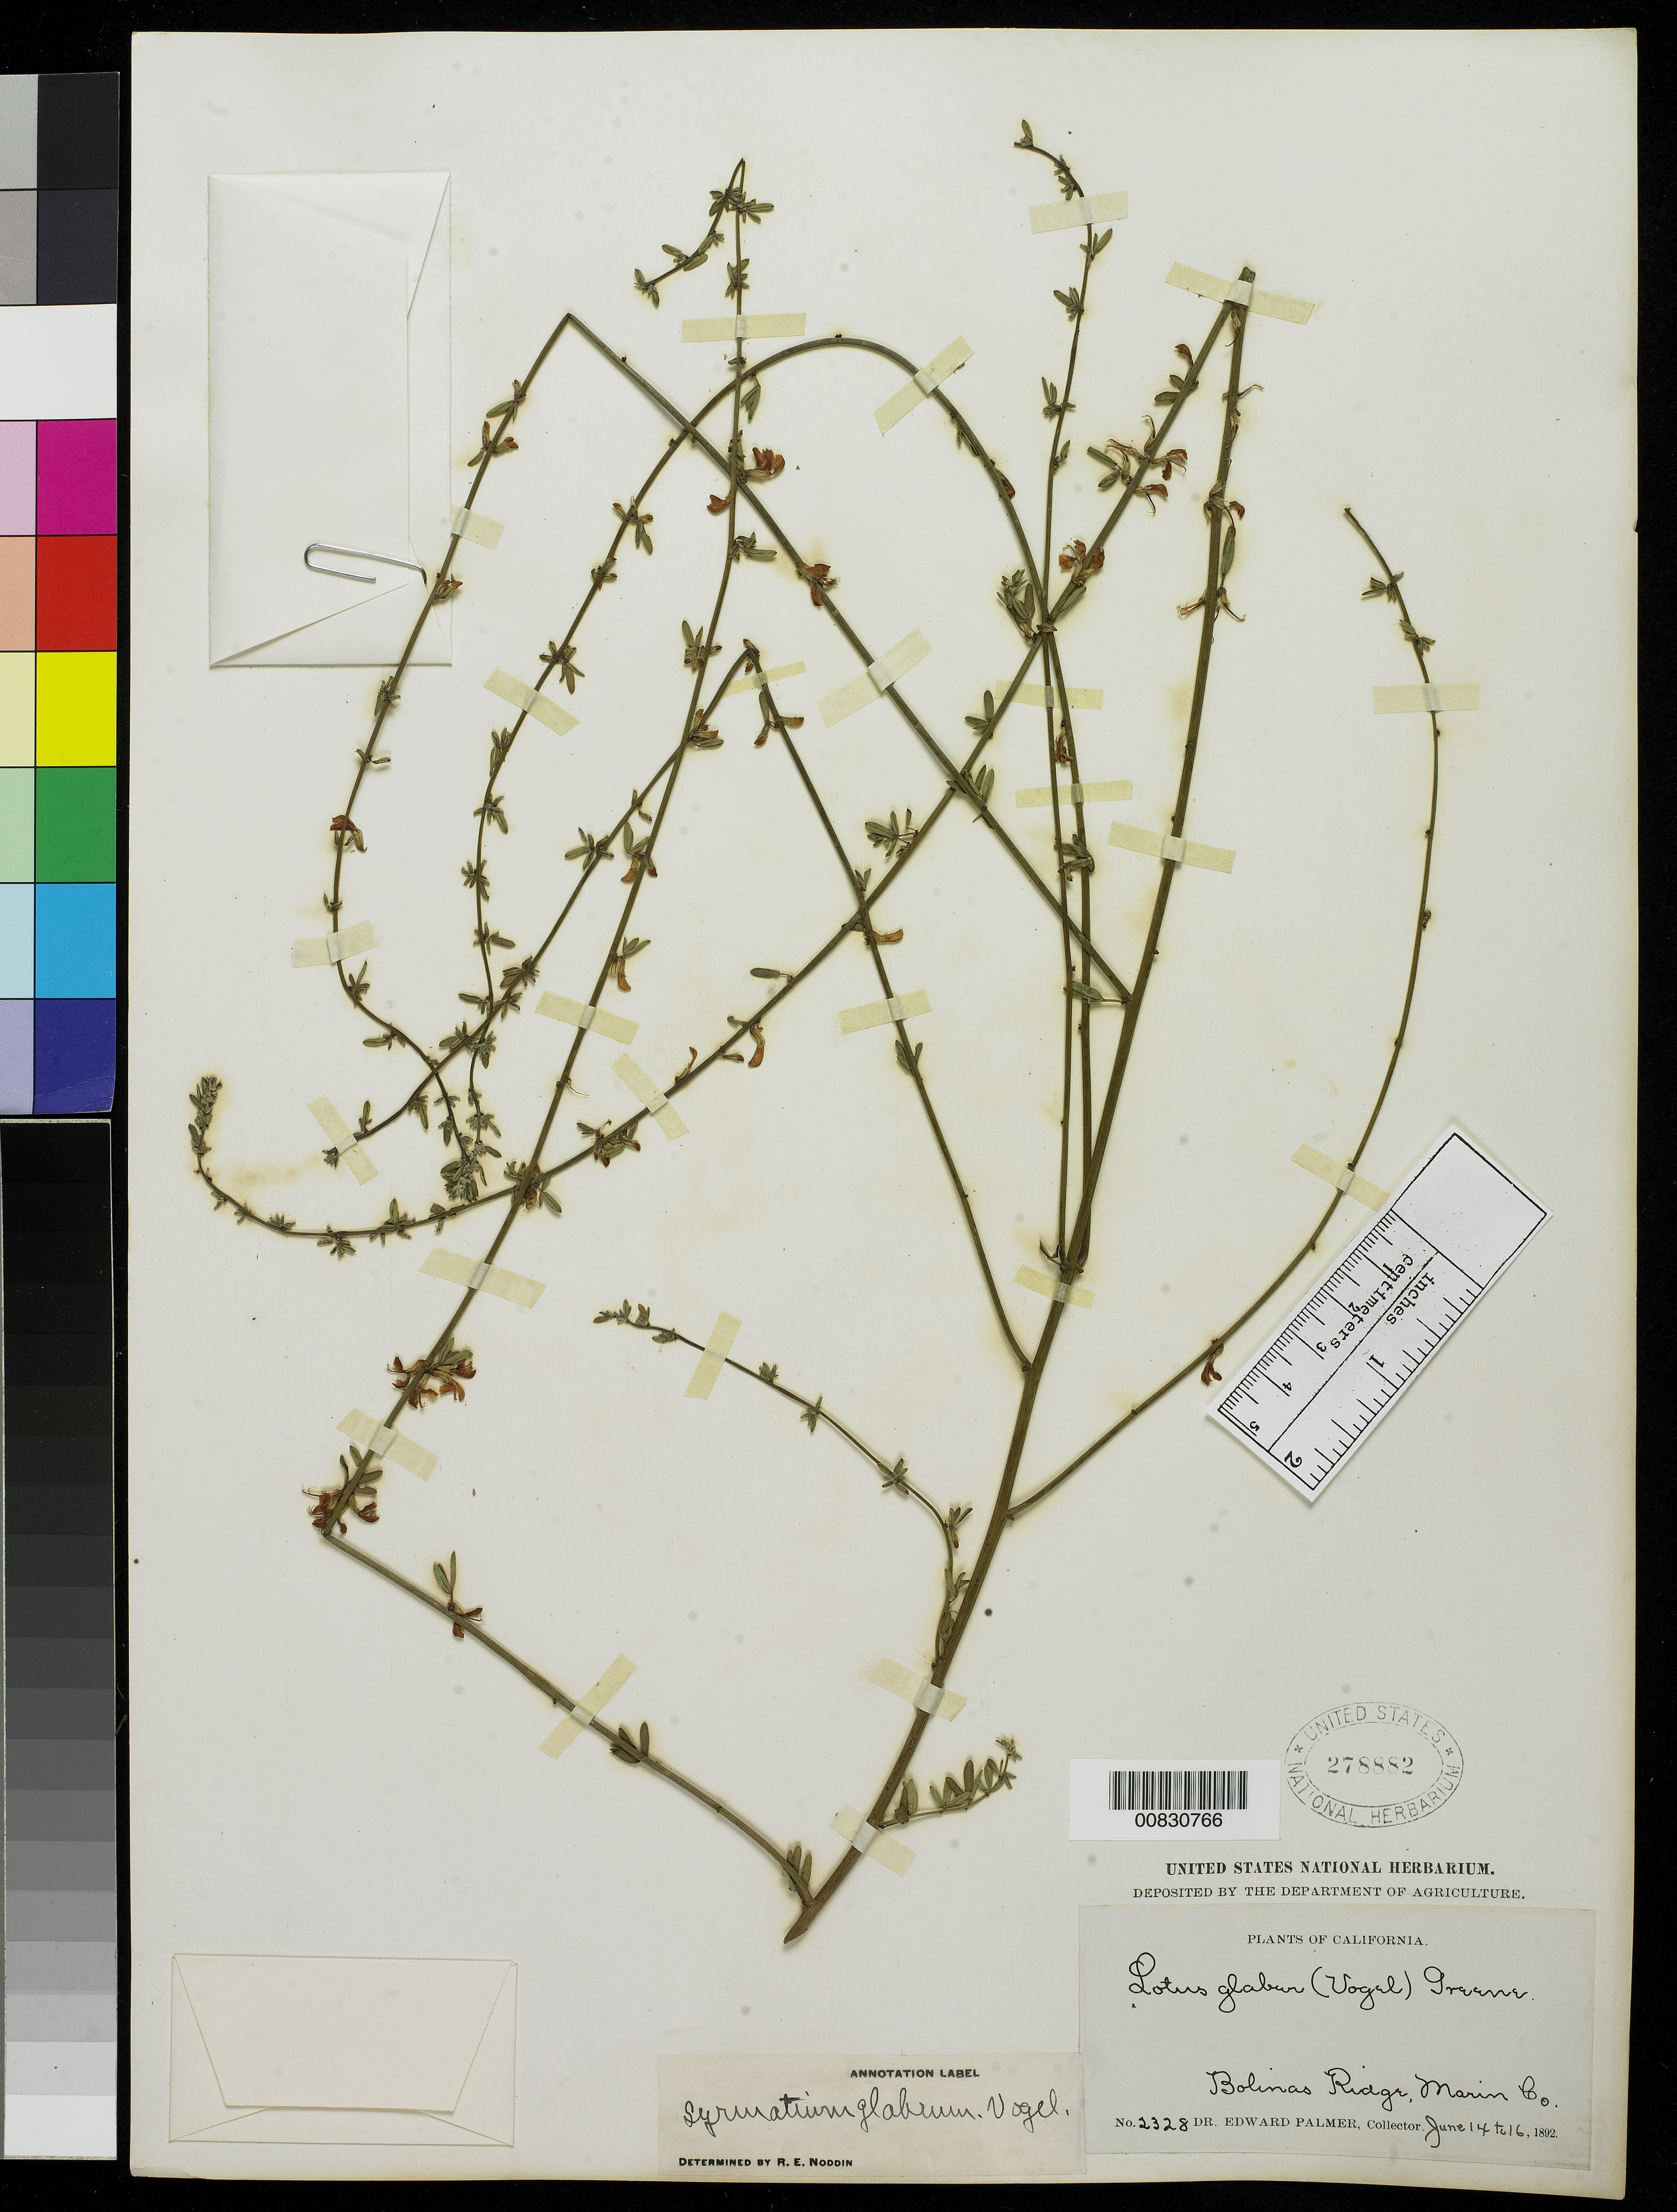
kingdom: Plantae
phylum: Tracheophyta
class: Magnoliopsida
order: Fabales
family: Fabaceae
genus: Syrmatium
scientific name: Syrmatium glabrum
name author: Vogel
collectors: E. Palmer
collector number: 2328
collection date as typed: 14 Jun 1892 to 16 Jun 1892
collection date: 1892-06-14/1892-06-16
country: United States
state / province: California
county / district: Marin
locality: Bolinas Ridge, Marin County, California.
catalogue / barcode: US 278882